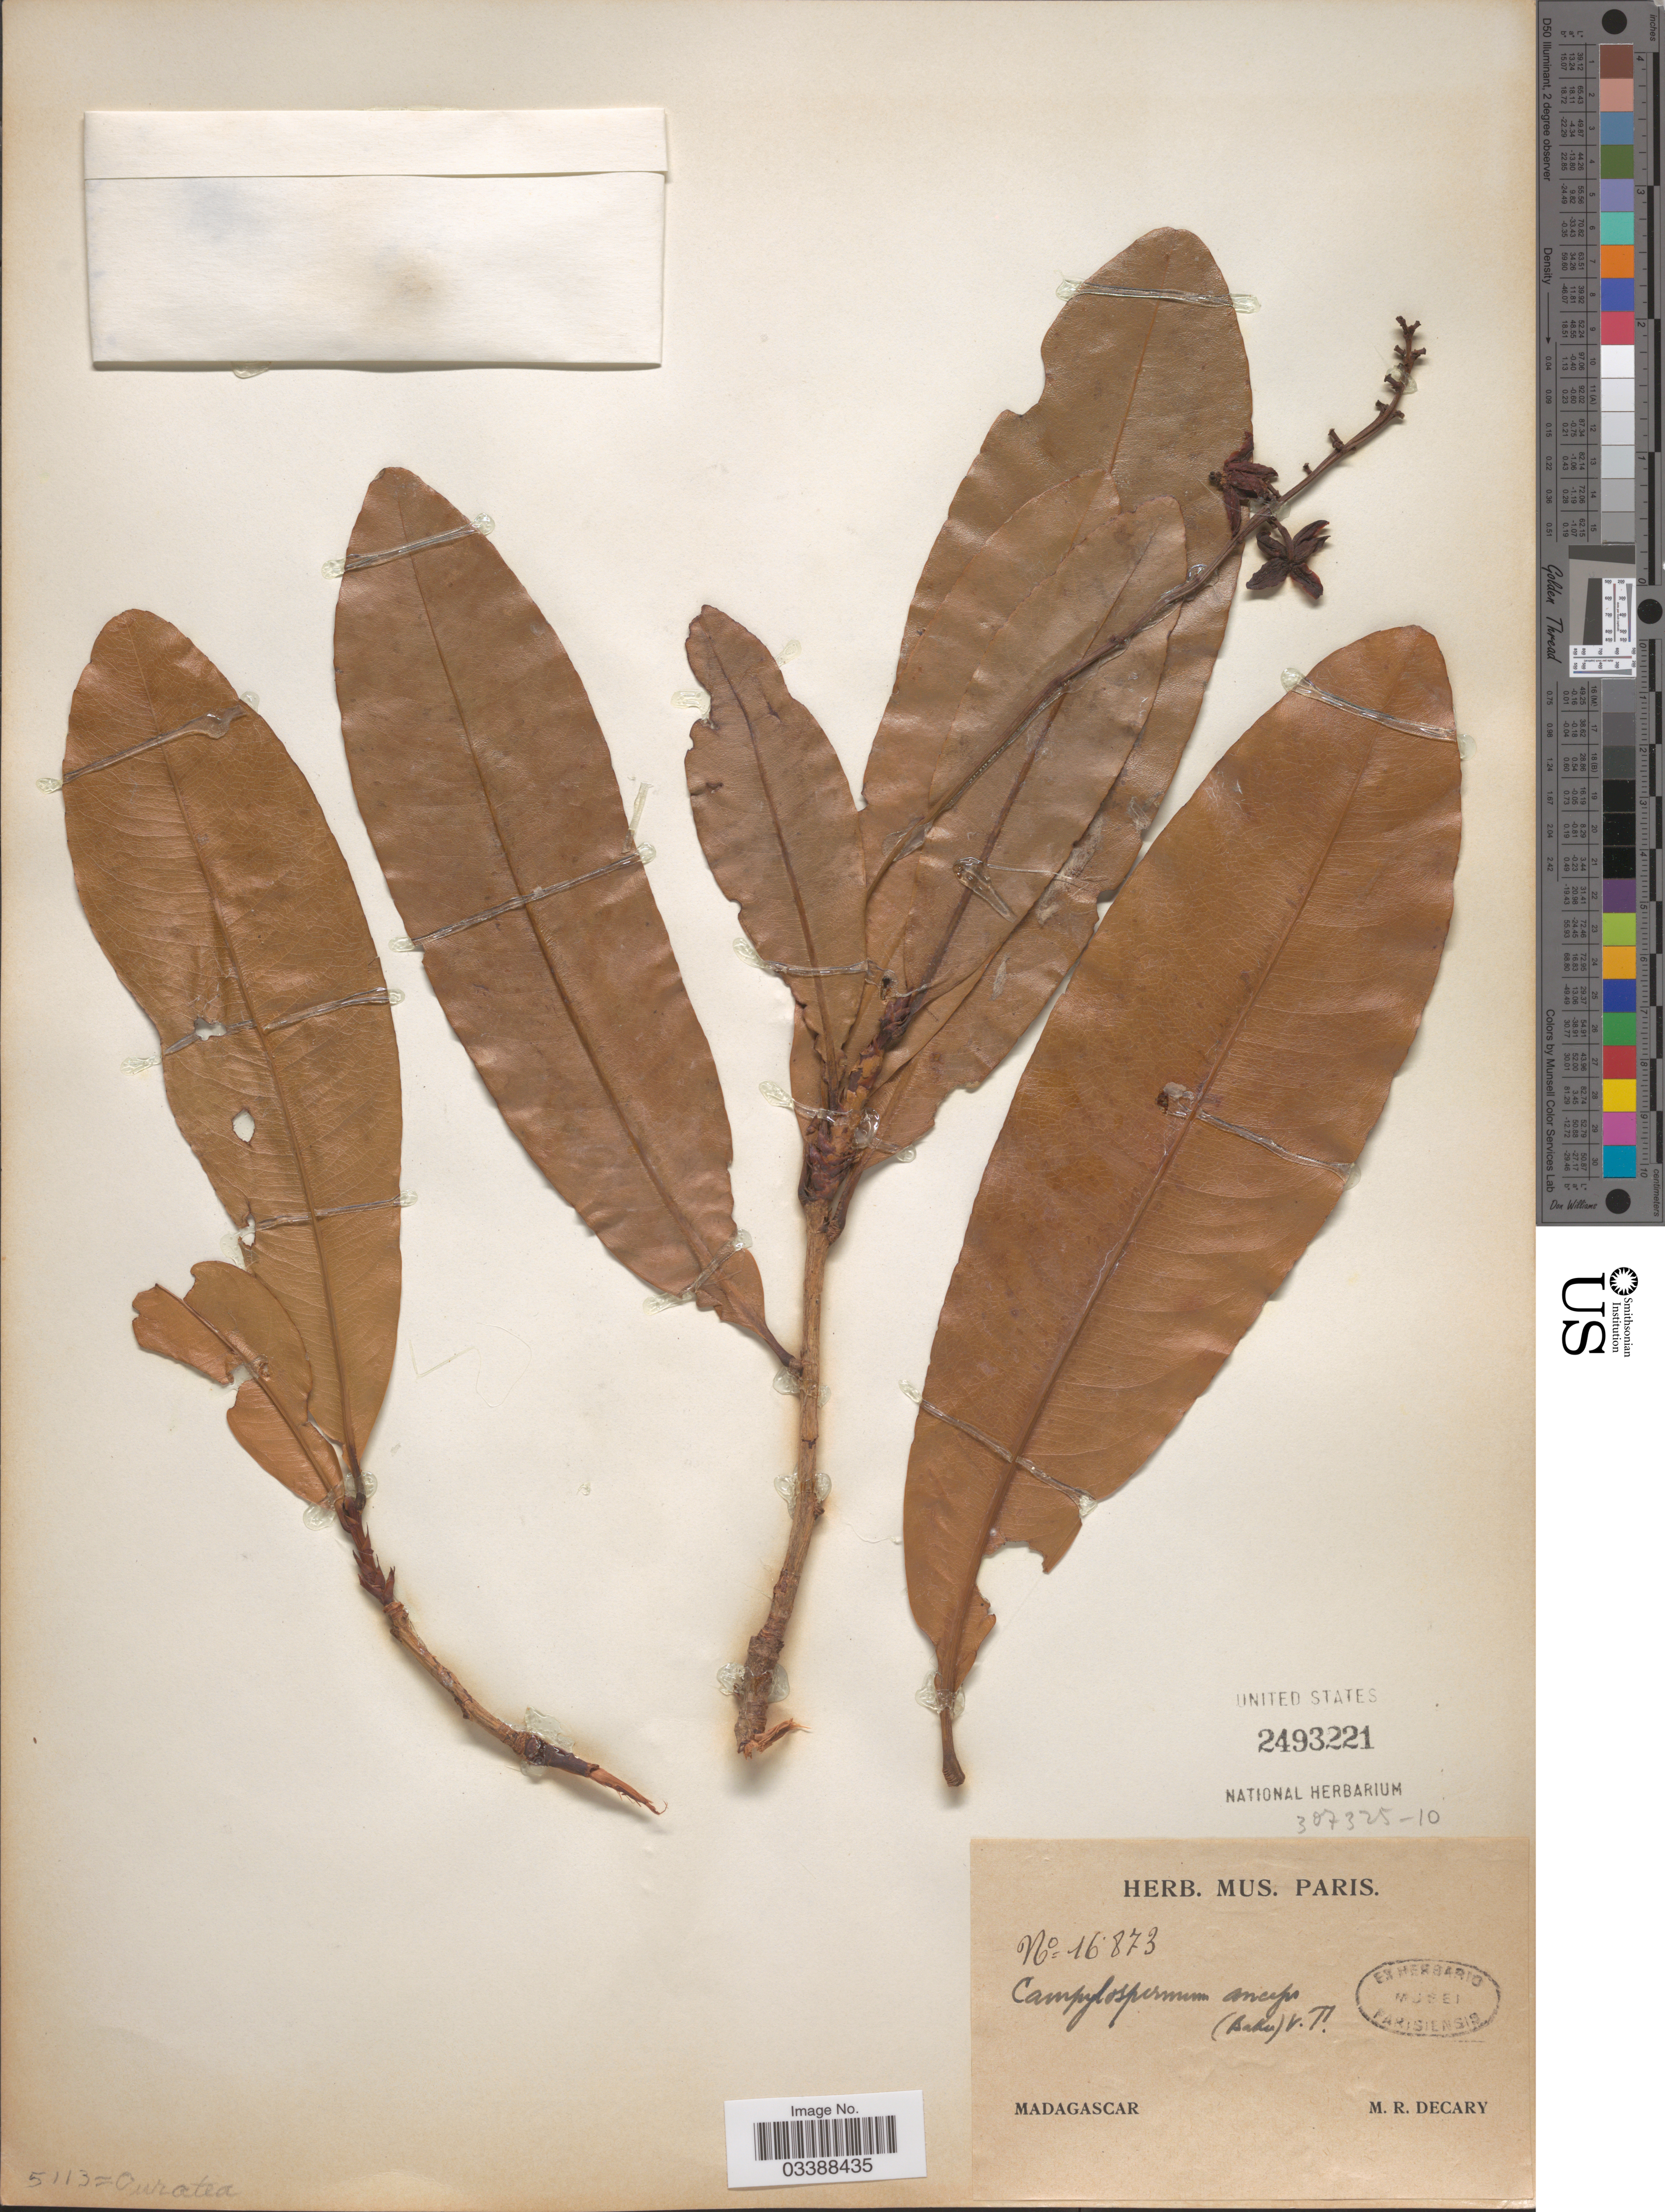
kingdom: Plantae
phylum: Tracheophyta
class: Magnoliopsida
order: Malpighiales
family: Ochnaceae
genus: Ouratea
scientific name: Ouratea anceps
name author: (Baker) Baill.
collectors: R. Decary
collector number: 16873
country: Madagascar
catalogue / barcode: US 2493221